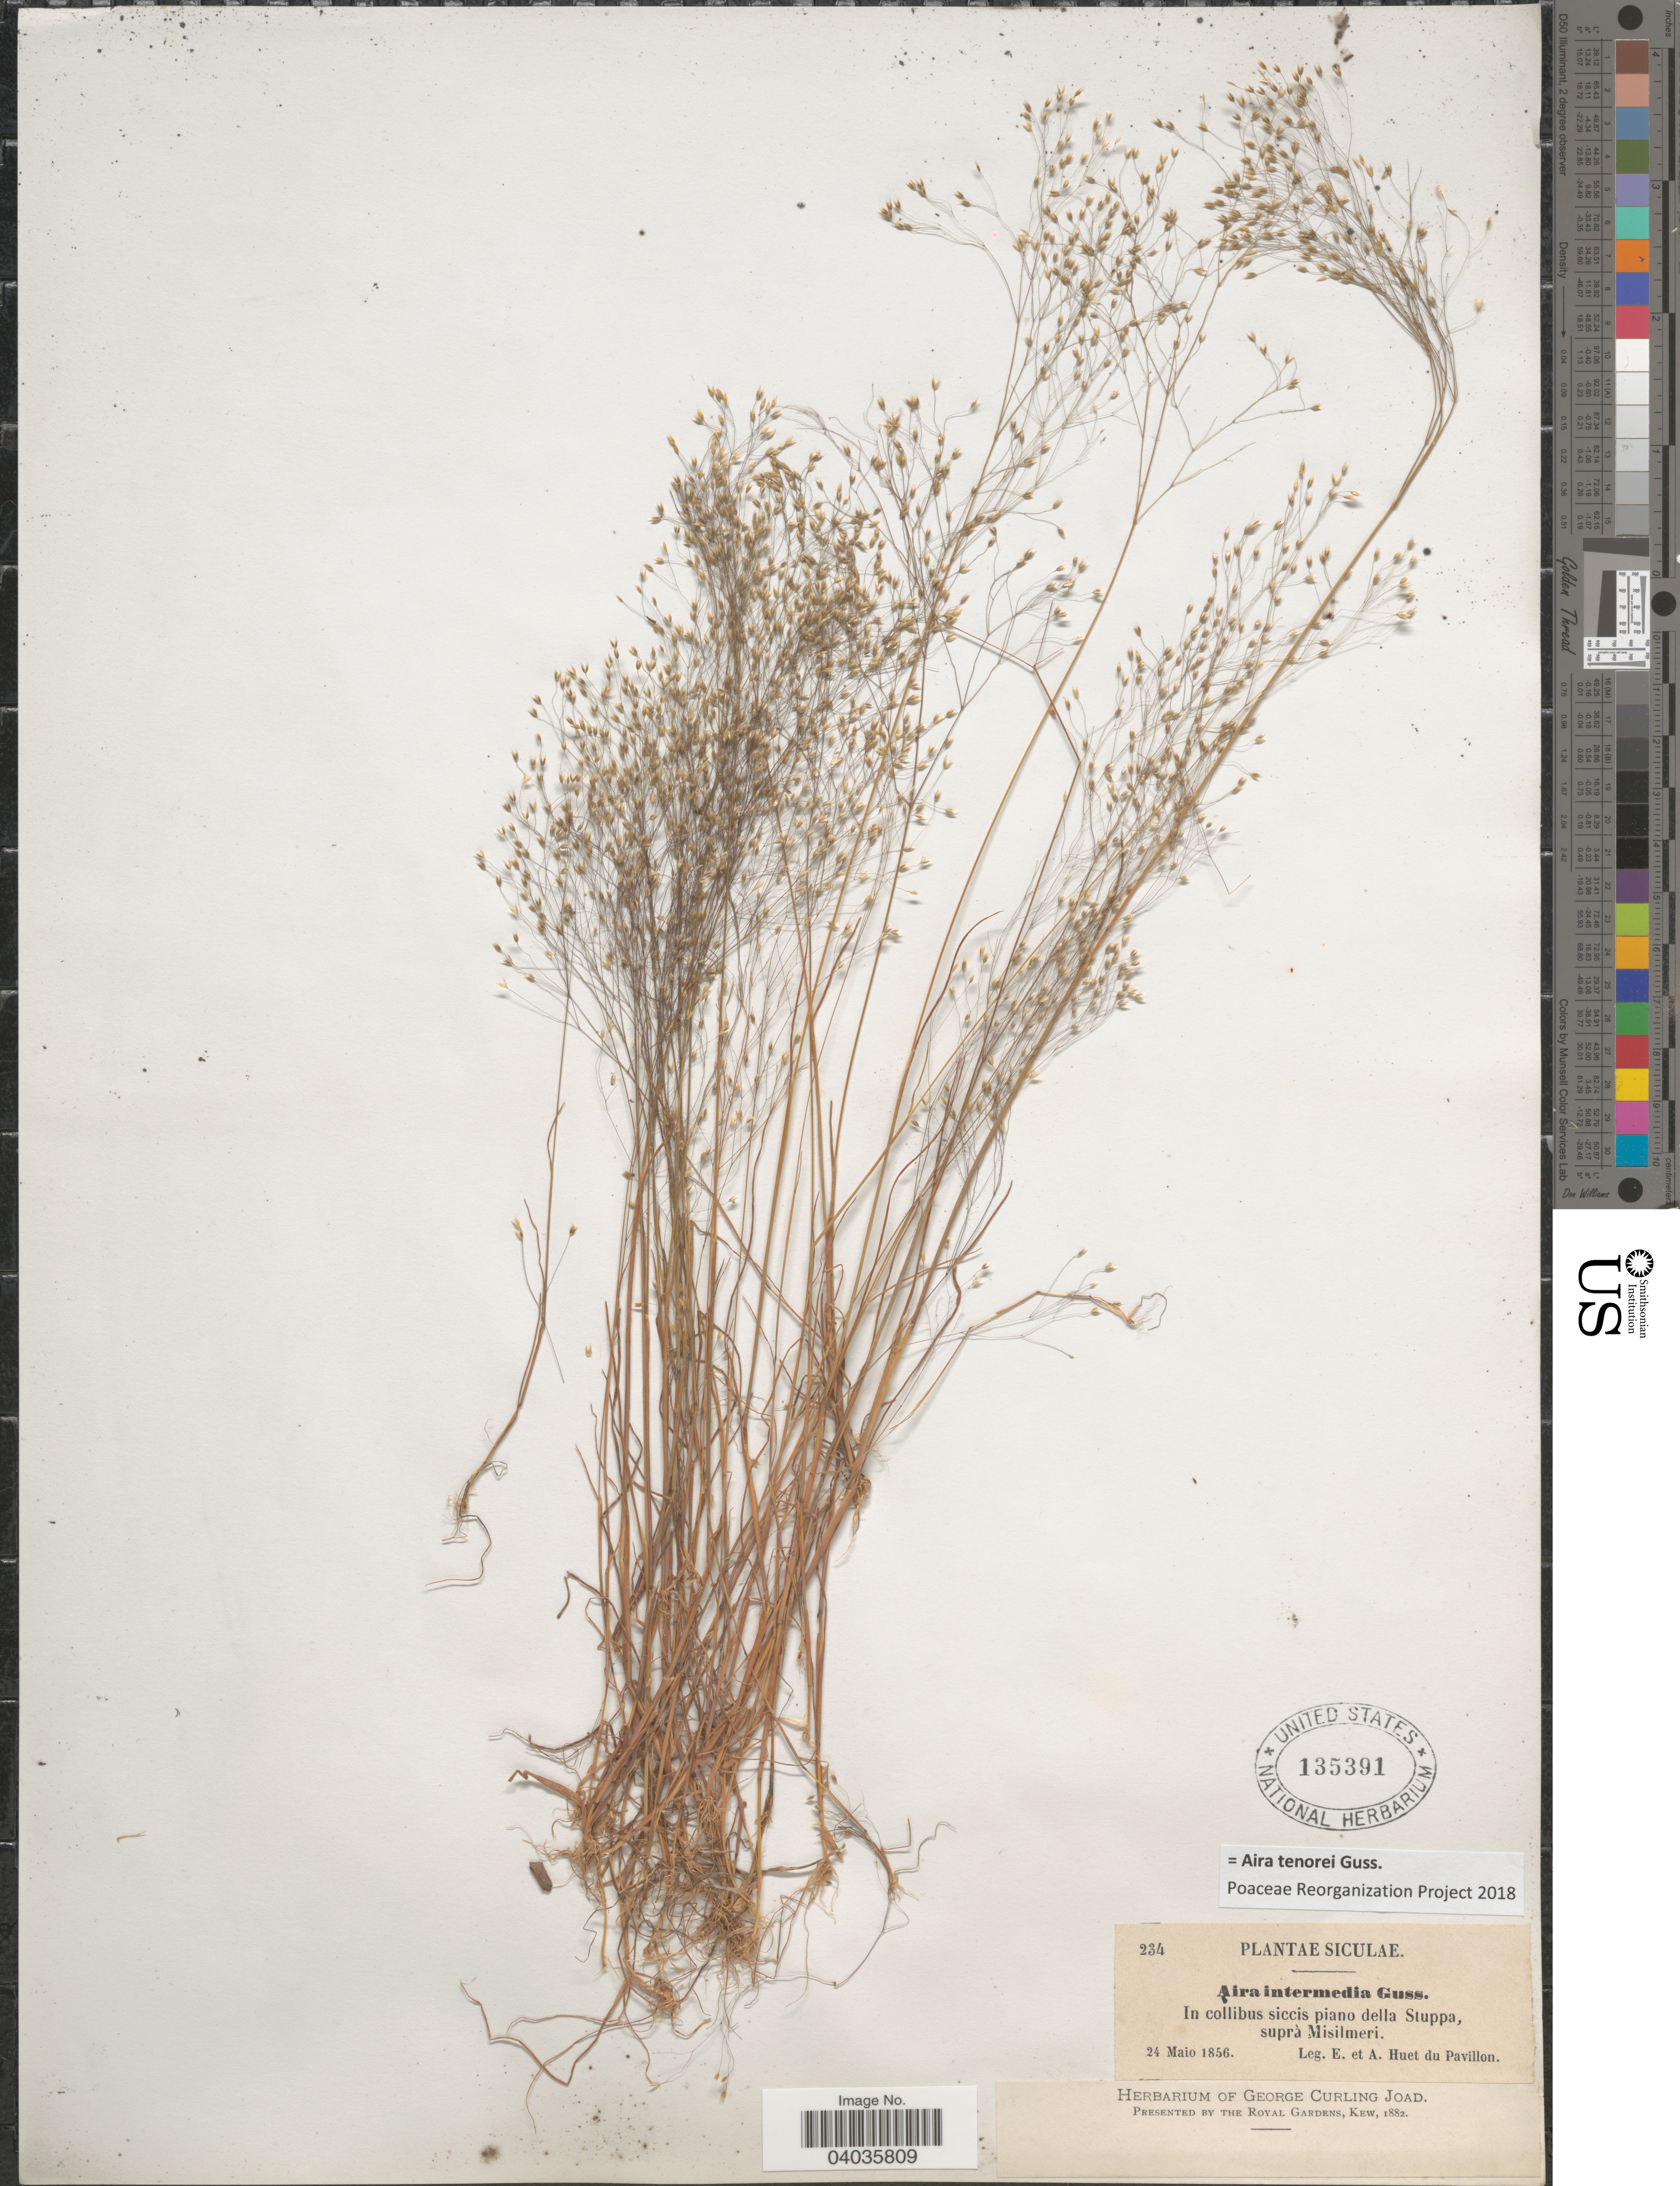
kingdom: Plantae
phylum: Tracheophyta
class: Liliopsida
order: Poales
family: Poaceae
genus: Aira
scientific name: Aira tenorei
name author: Gussone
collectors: E. Huet du Pavillon & A. Huet du Pavillon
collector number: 234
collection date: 1856-05-24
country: Italy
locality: Siculae. In collibus siccis piano della Stuppa, suprà Misilmeri.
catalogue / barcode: US 135391